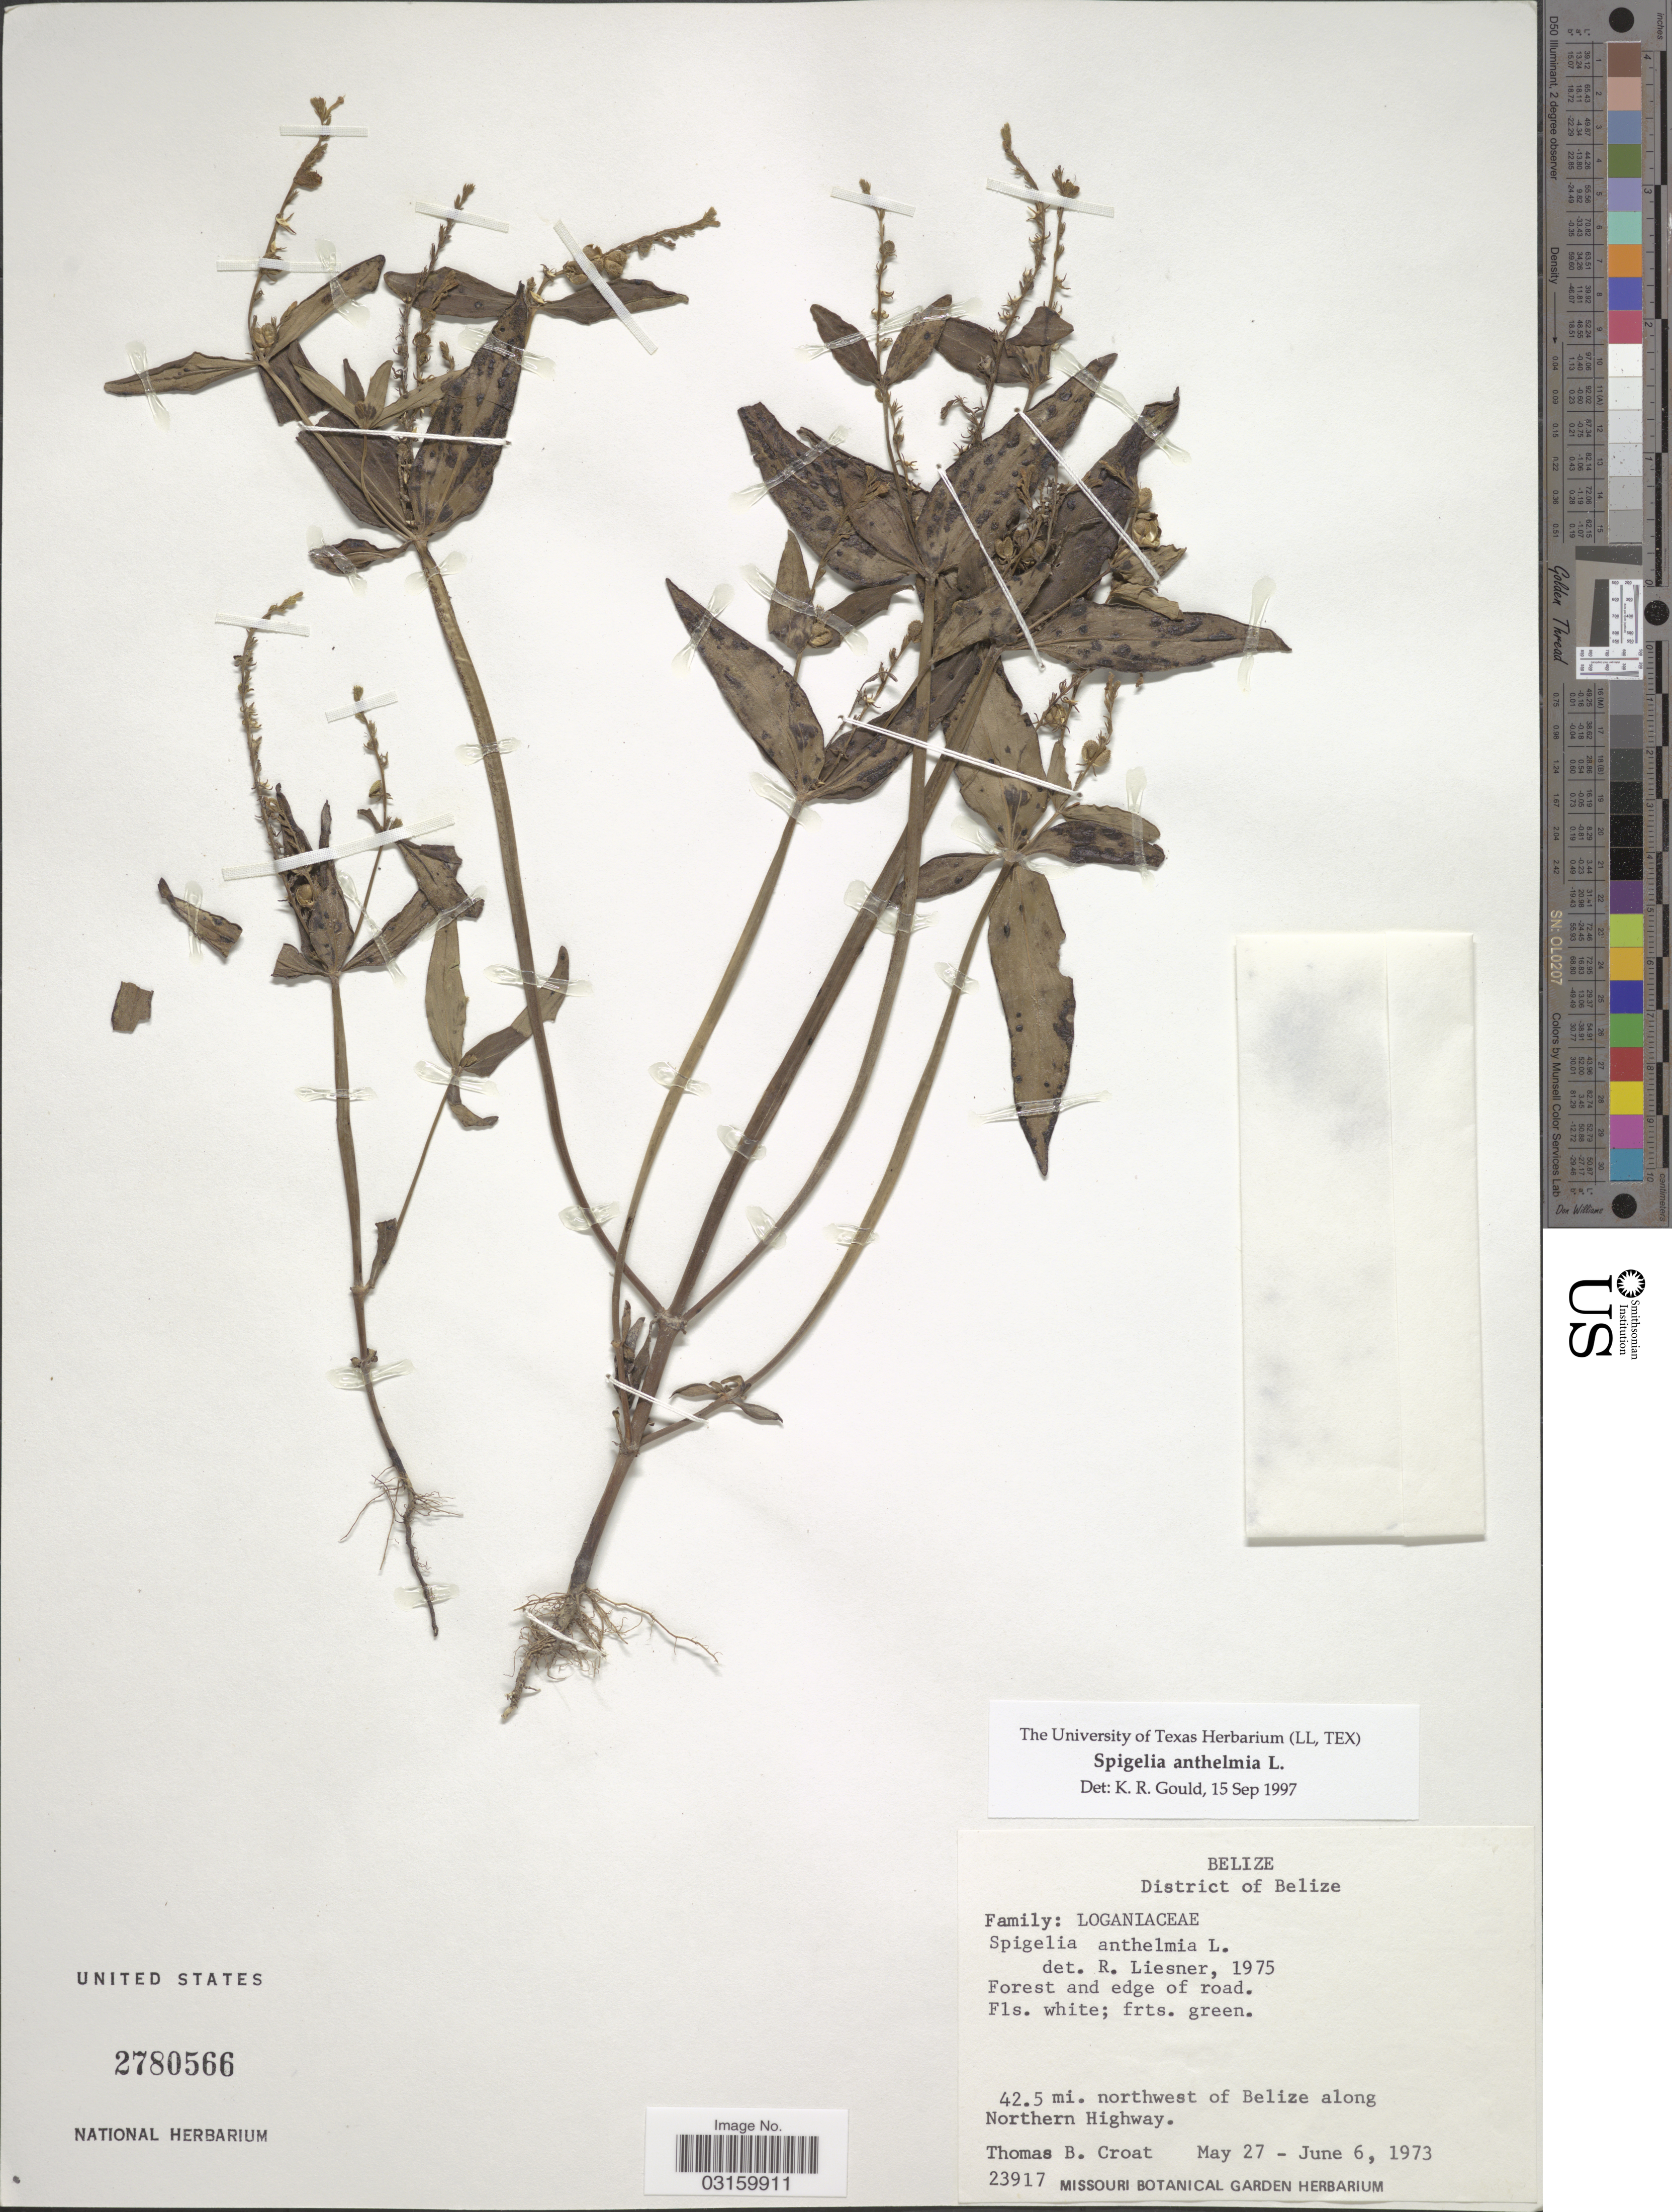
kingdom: Plantae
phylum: Tracheophyta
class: Magnoliopsida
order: Gentianales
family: Loganiaceae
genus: Spigelia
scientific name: Spigelia anthelmia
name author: L.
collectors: T. B. Croat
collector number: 23917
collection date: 1973-05-27/1973-06-06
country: Belize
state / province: Belize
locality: District of Belize, 42.5 mi. northwest of Belize along Northern Highway.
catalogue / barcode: US 2780566